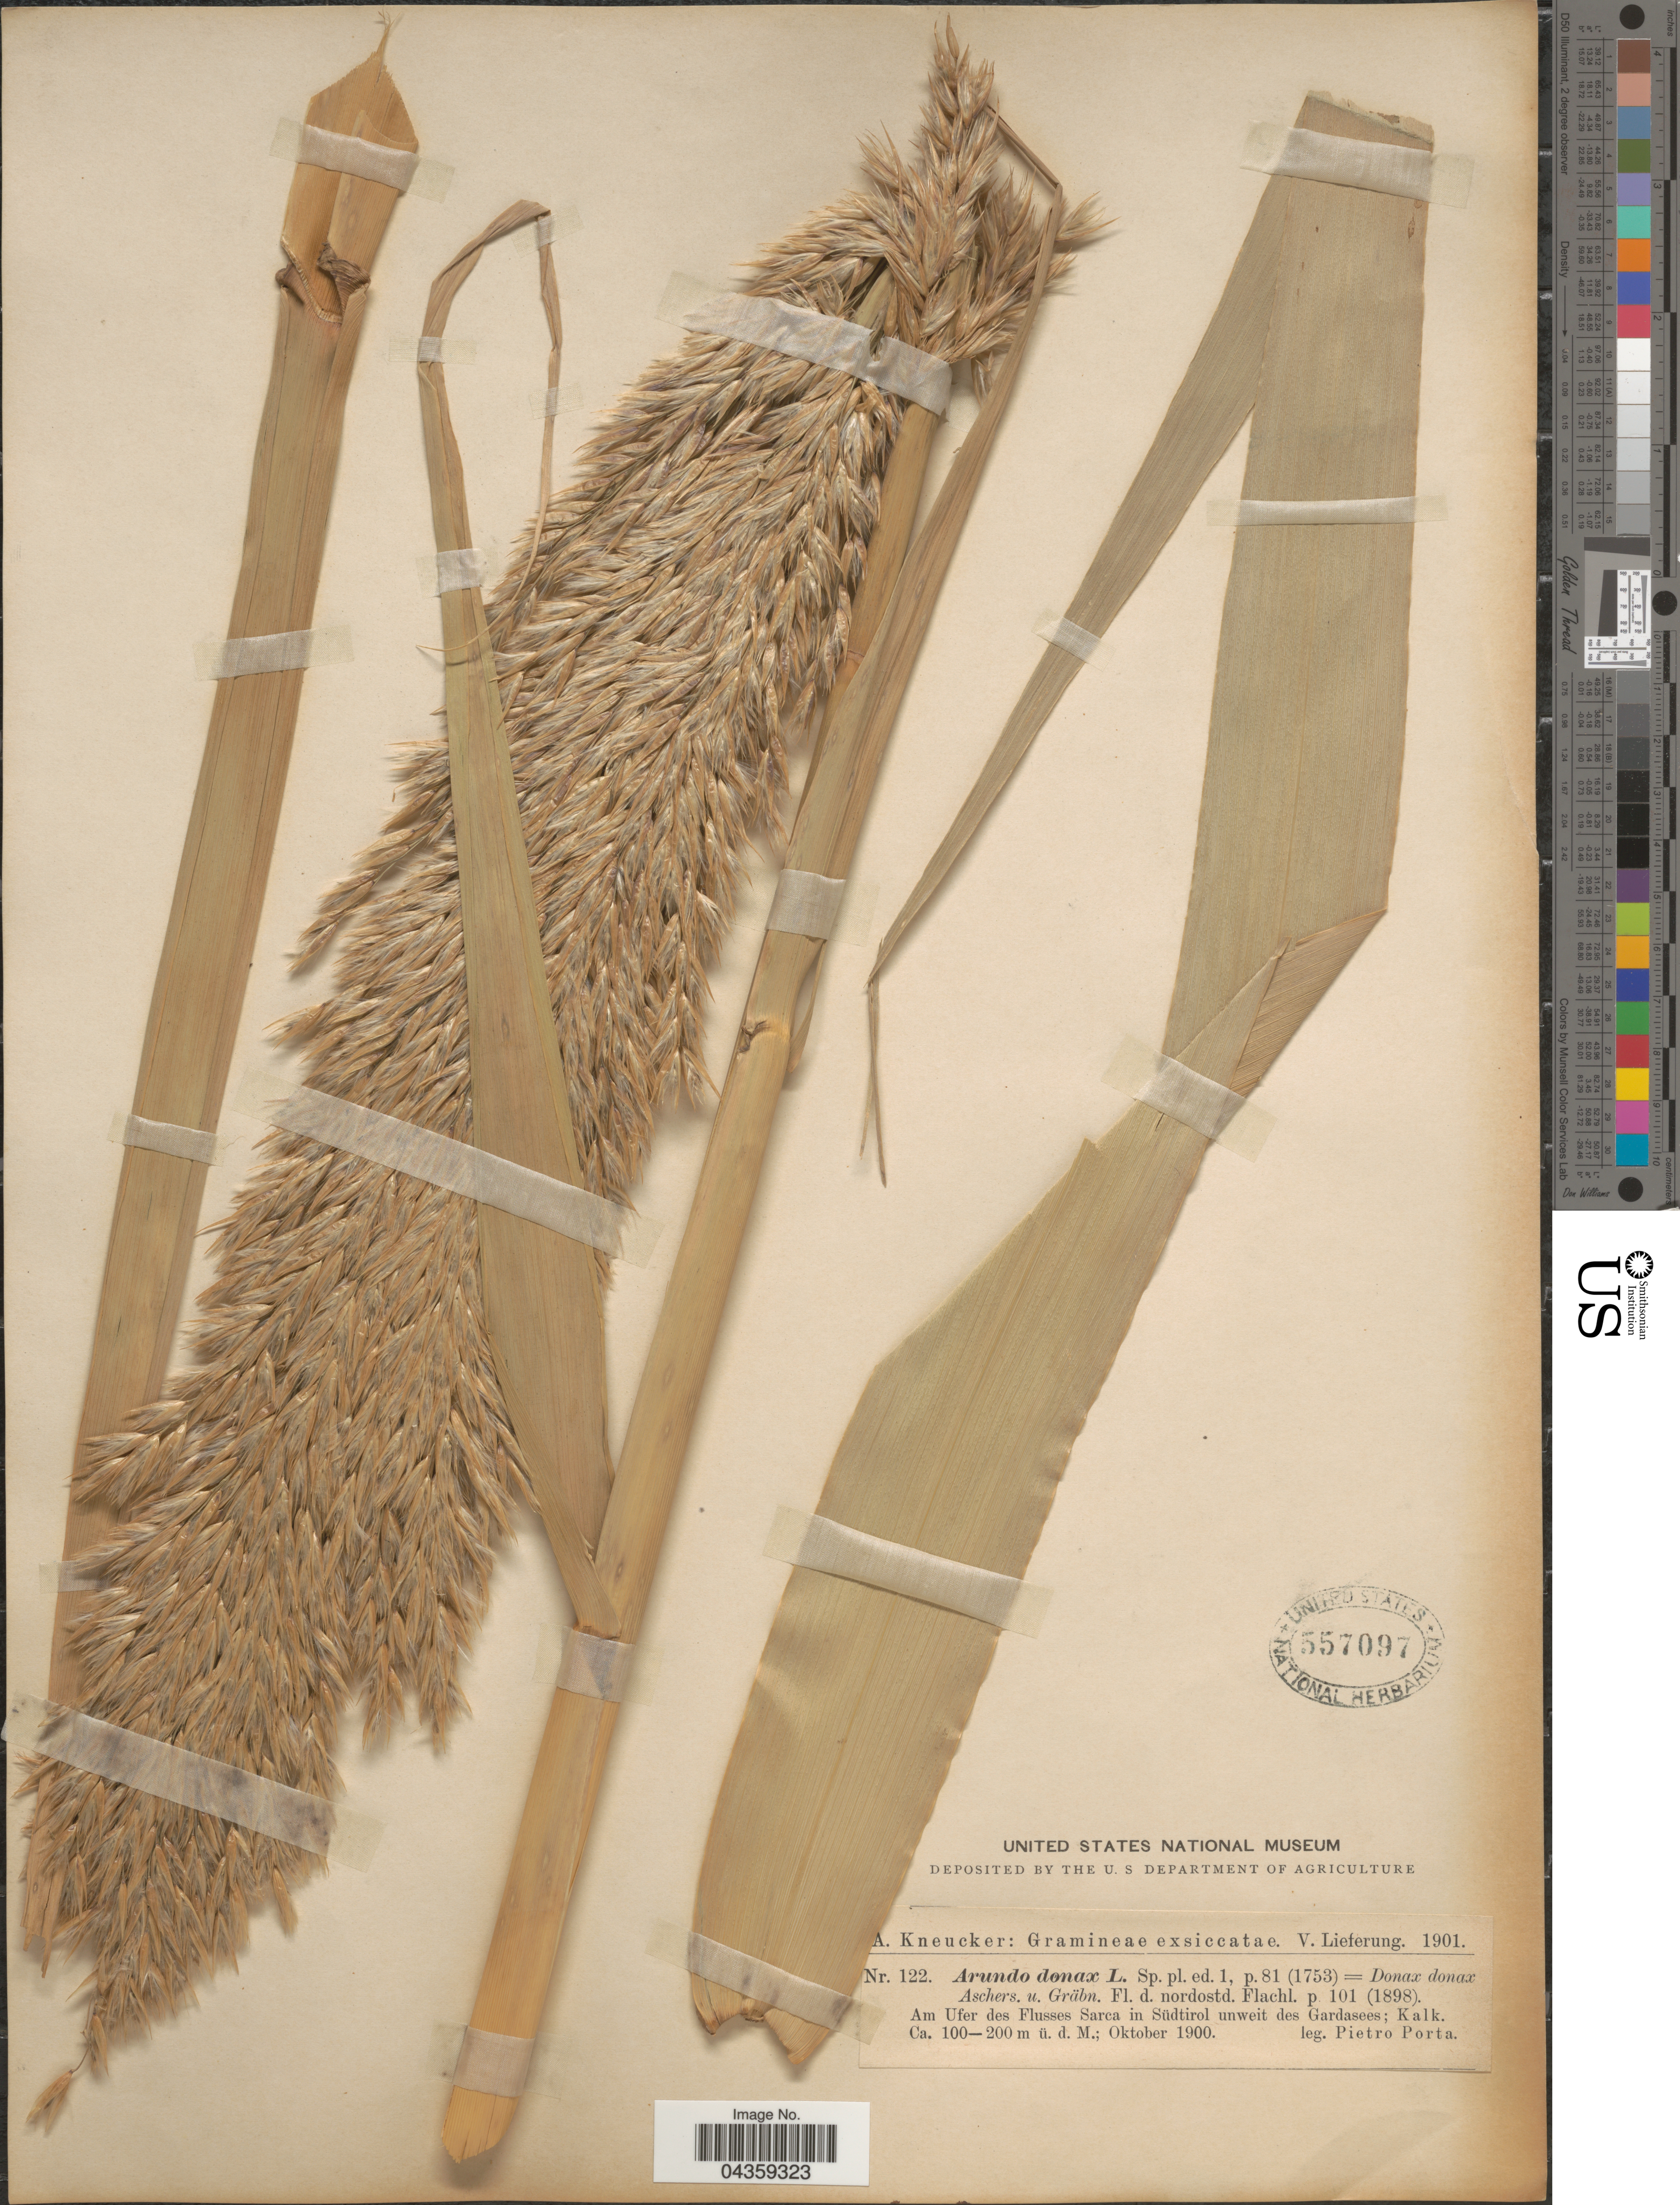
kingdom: Plantae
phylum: Tracheophyta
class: Liliopsida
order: Poales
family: Poaceae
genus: Arundo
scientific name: Arundo donax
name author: L.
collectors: P. Porta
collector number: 122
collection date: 1900-10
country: Austria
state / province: Tirol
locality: Am Ufer des Flusses Sarca in Südtirol unweit des Gardasees.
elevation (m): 100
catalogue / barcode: US 557097